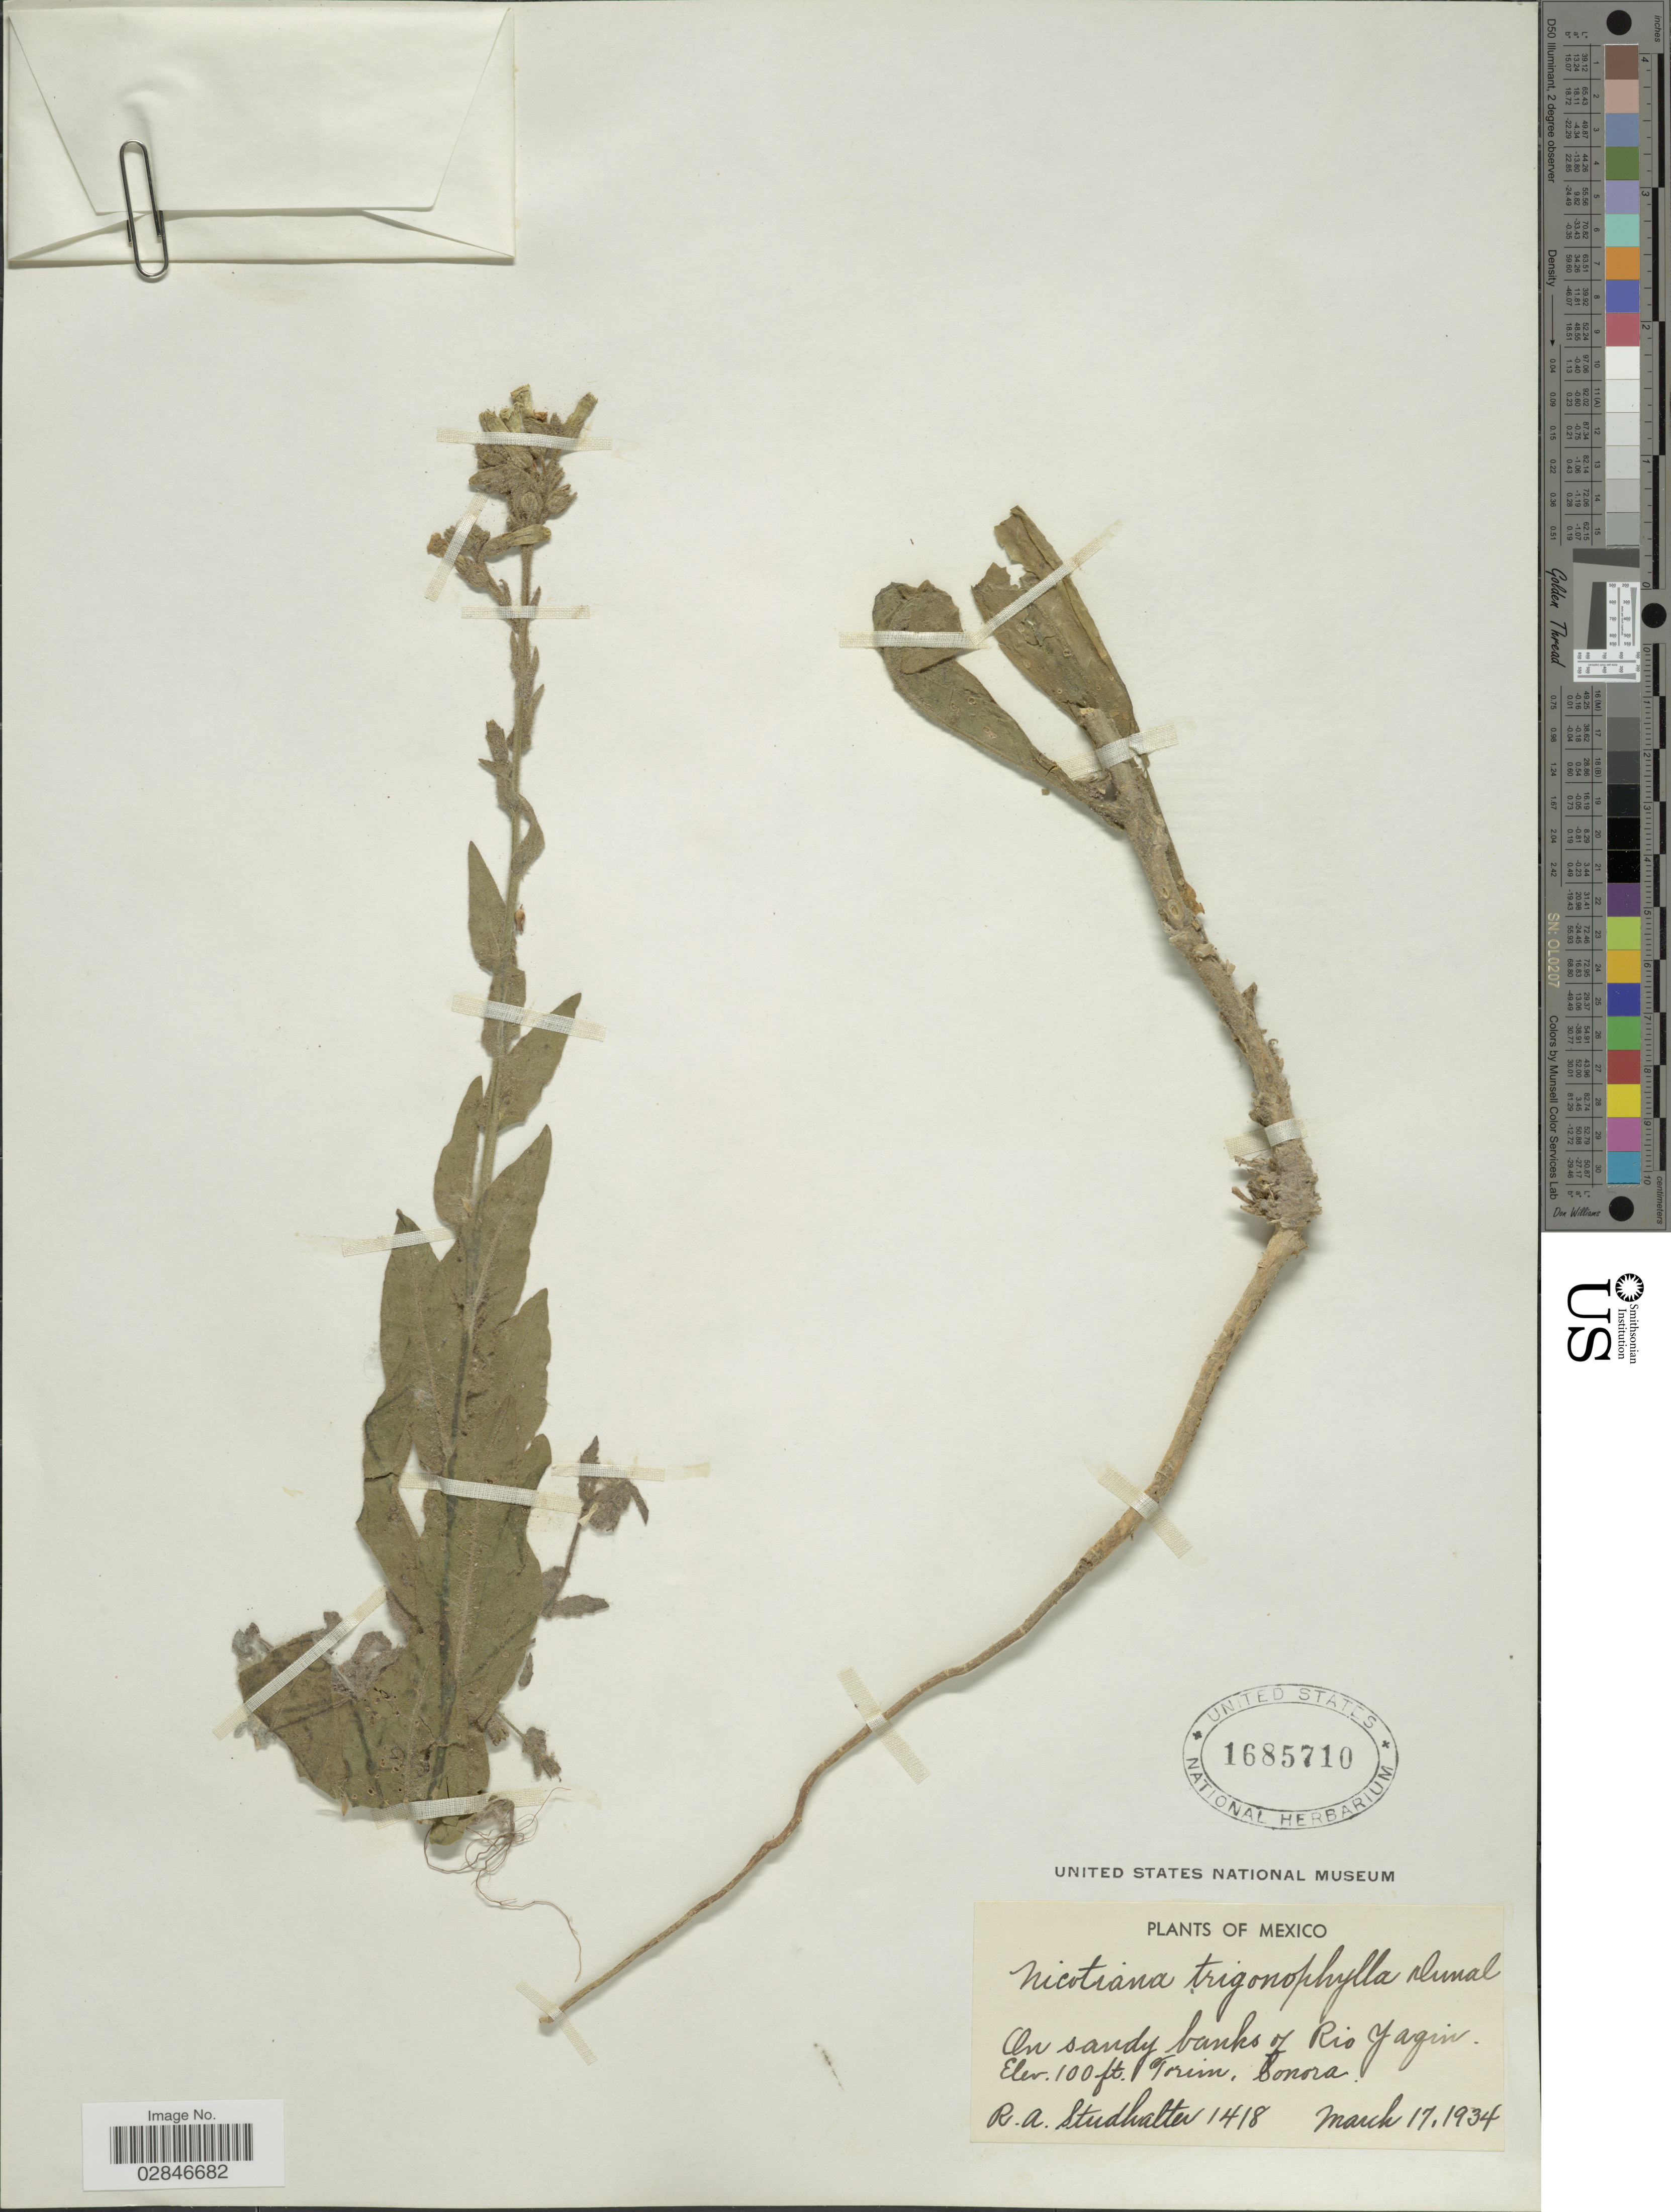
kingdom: Plantae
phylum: Tracheophyta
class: Magnoliopsida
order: Solanales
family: Solanaceae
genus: Nicotiana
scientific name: Nicotiana trigonophylla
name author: Dunal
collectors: R. Studhalter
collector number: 1418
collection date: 1934-03-17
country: Mexico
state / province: Sonora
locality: On sandy banks of Rio Yaqui. Torim.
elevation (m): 30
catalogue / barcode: US 1685710